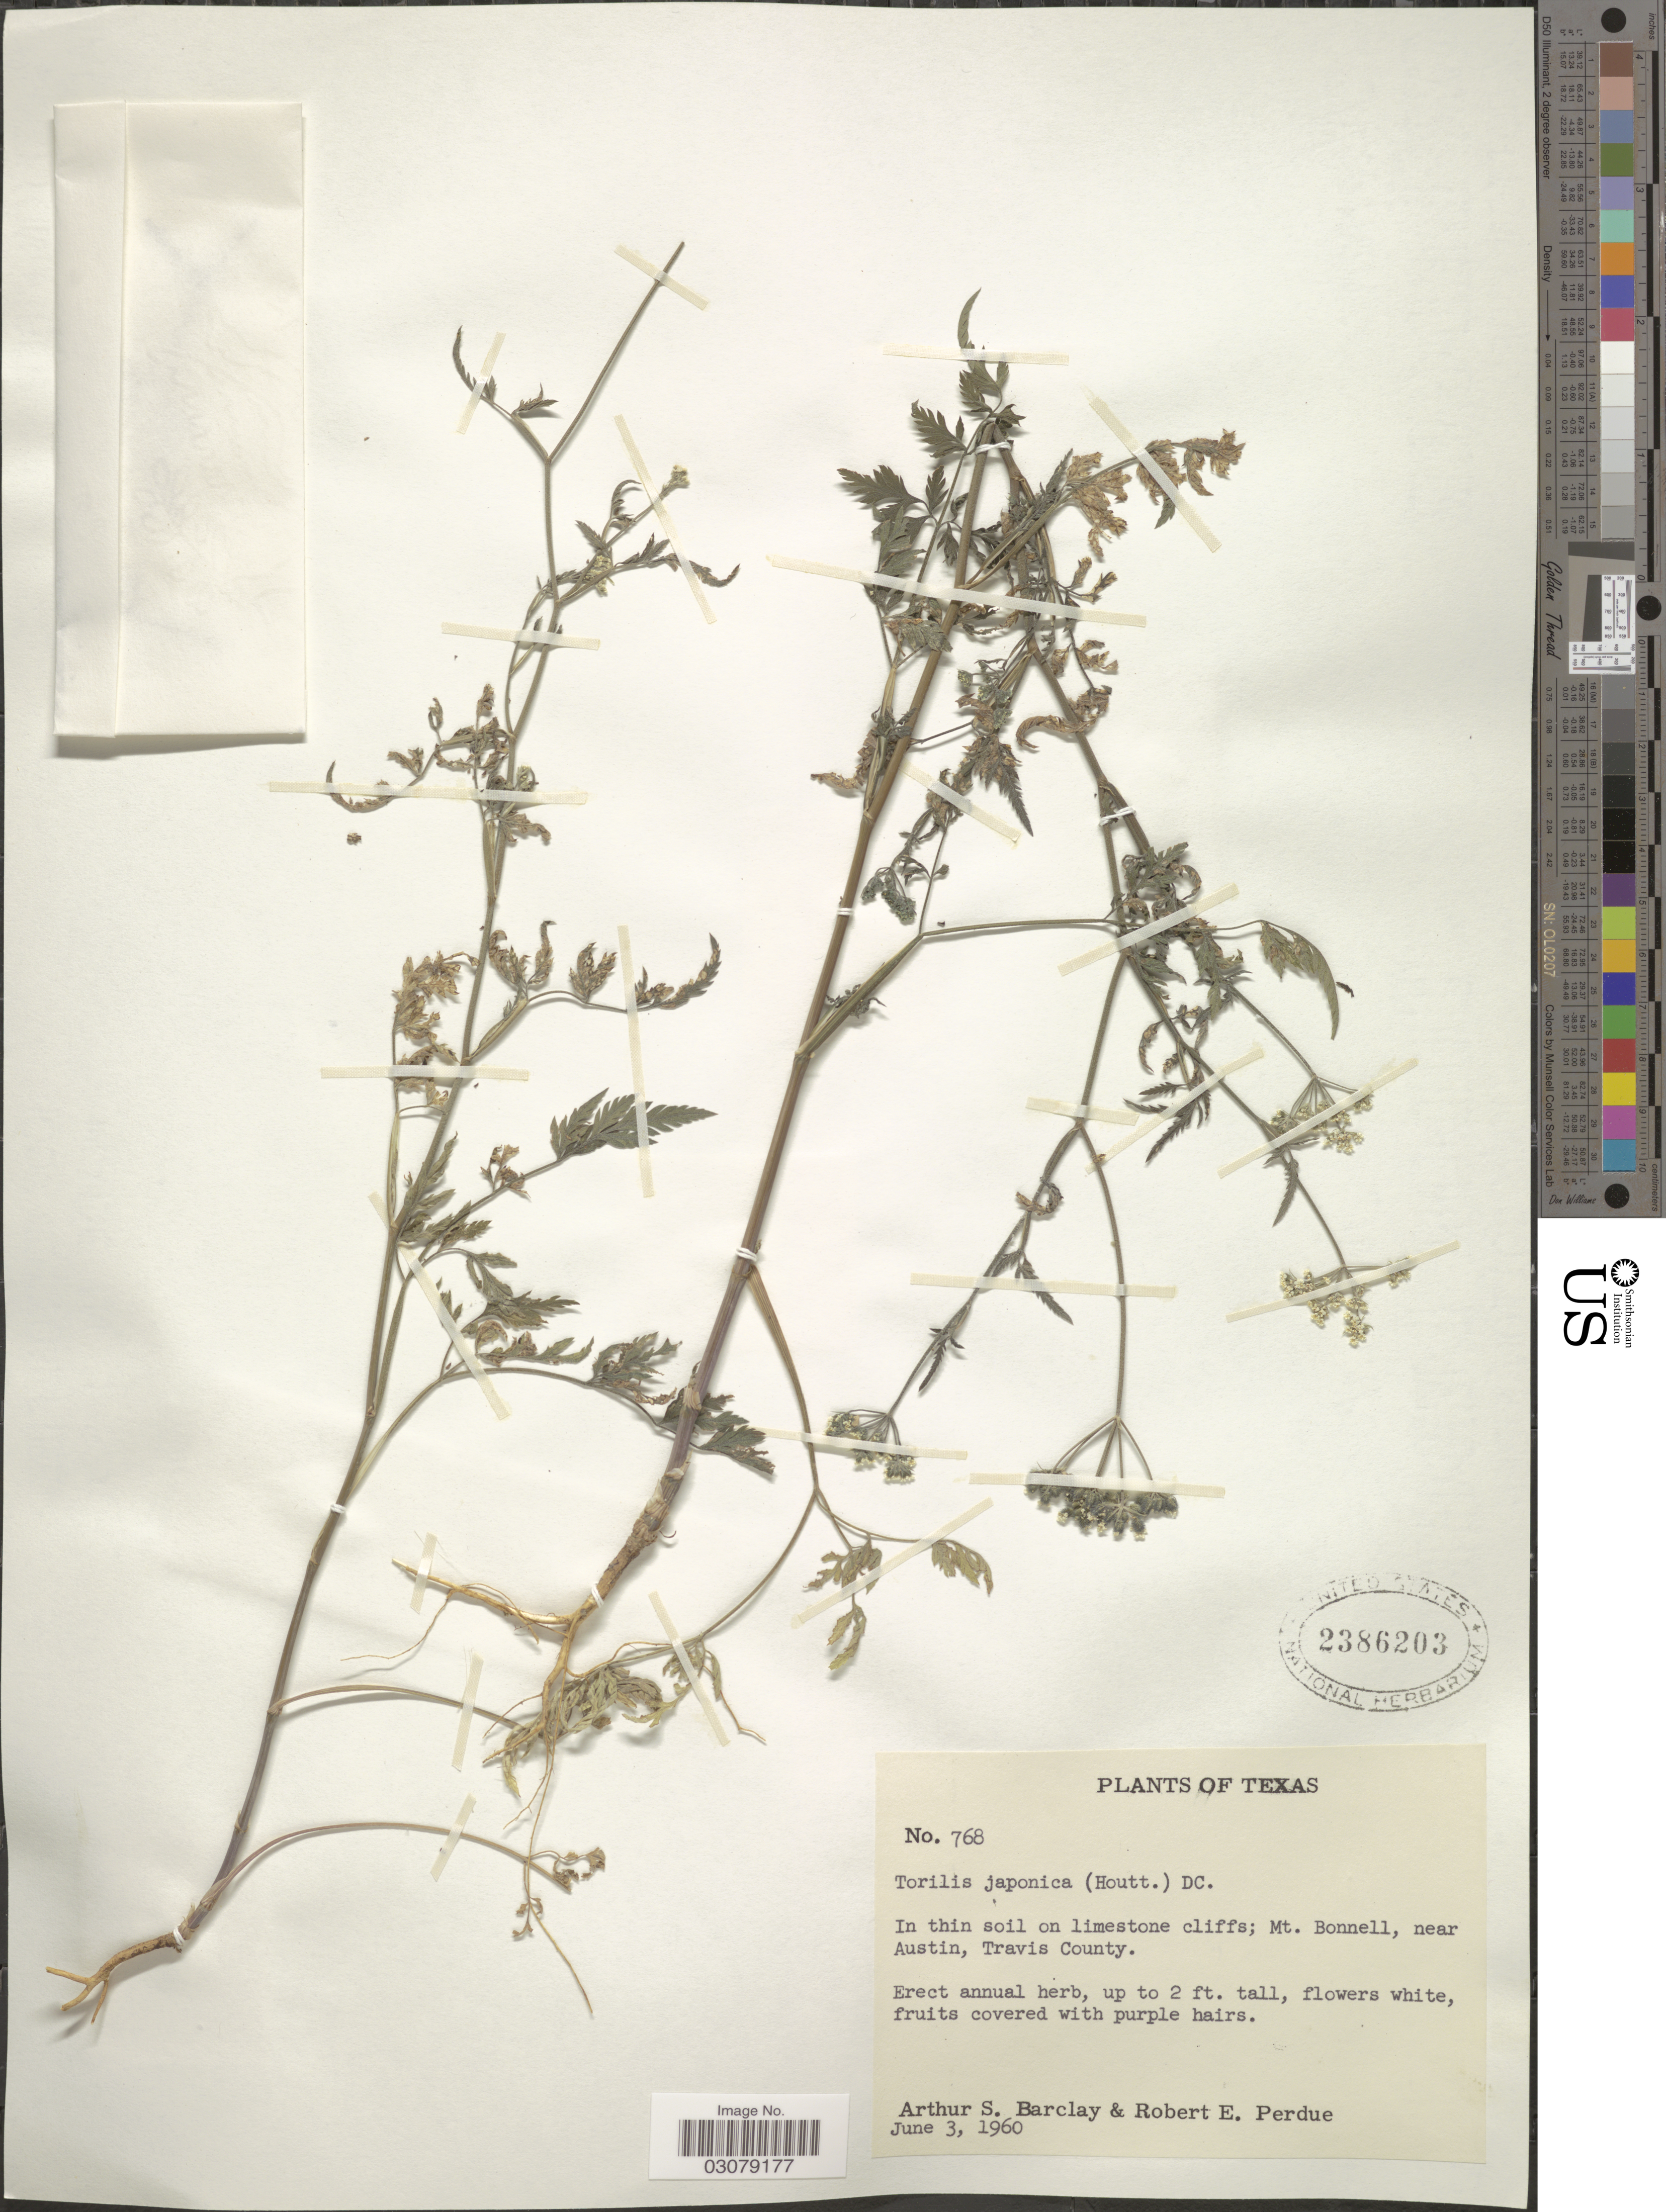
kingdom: Plantae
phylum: Tracheophyta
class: Magnoliopsida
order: Apiales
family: Apiaceae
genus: Torilis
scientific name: Torilis japonica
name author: (Houtt.) DC.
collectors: A. S. Barclay & R. E. Perdue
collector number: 768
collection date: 1960-06-03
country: United States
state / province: Texas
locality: Mt. Bonnell, near Austin, Travis County.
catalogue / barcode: US 2386203